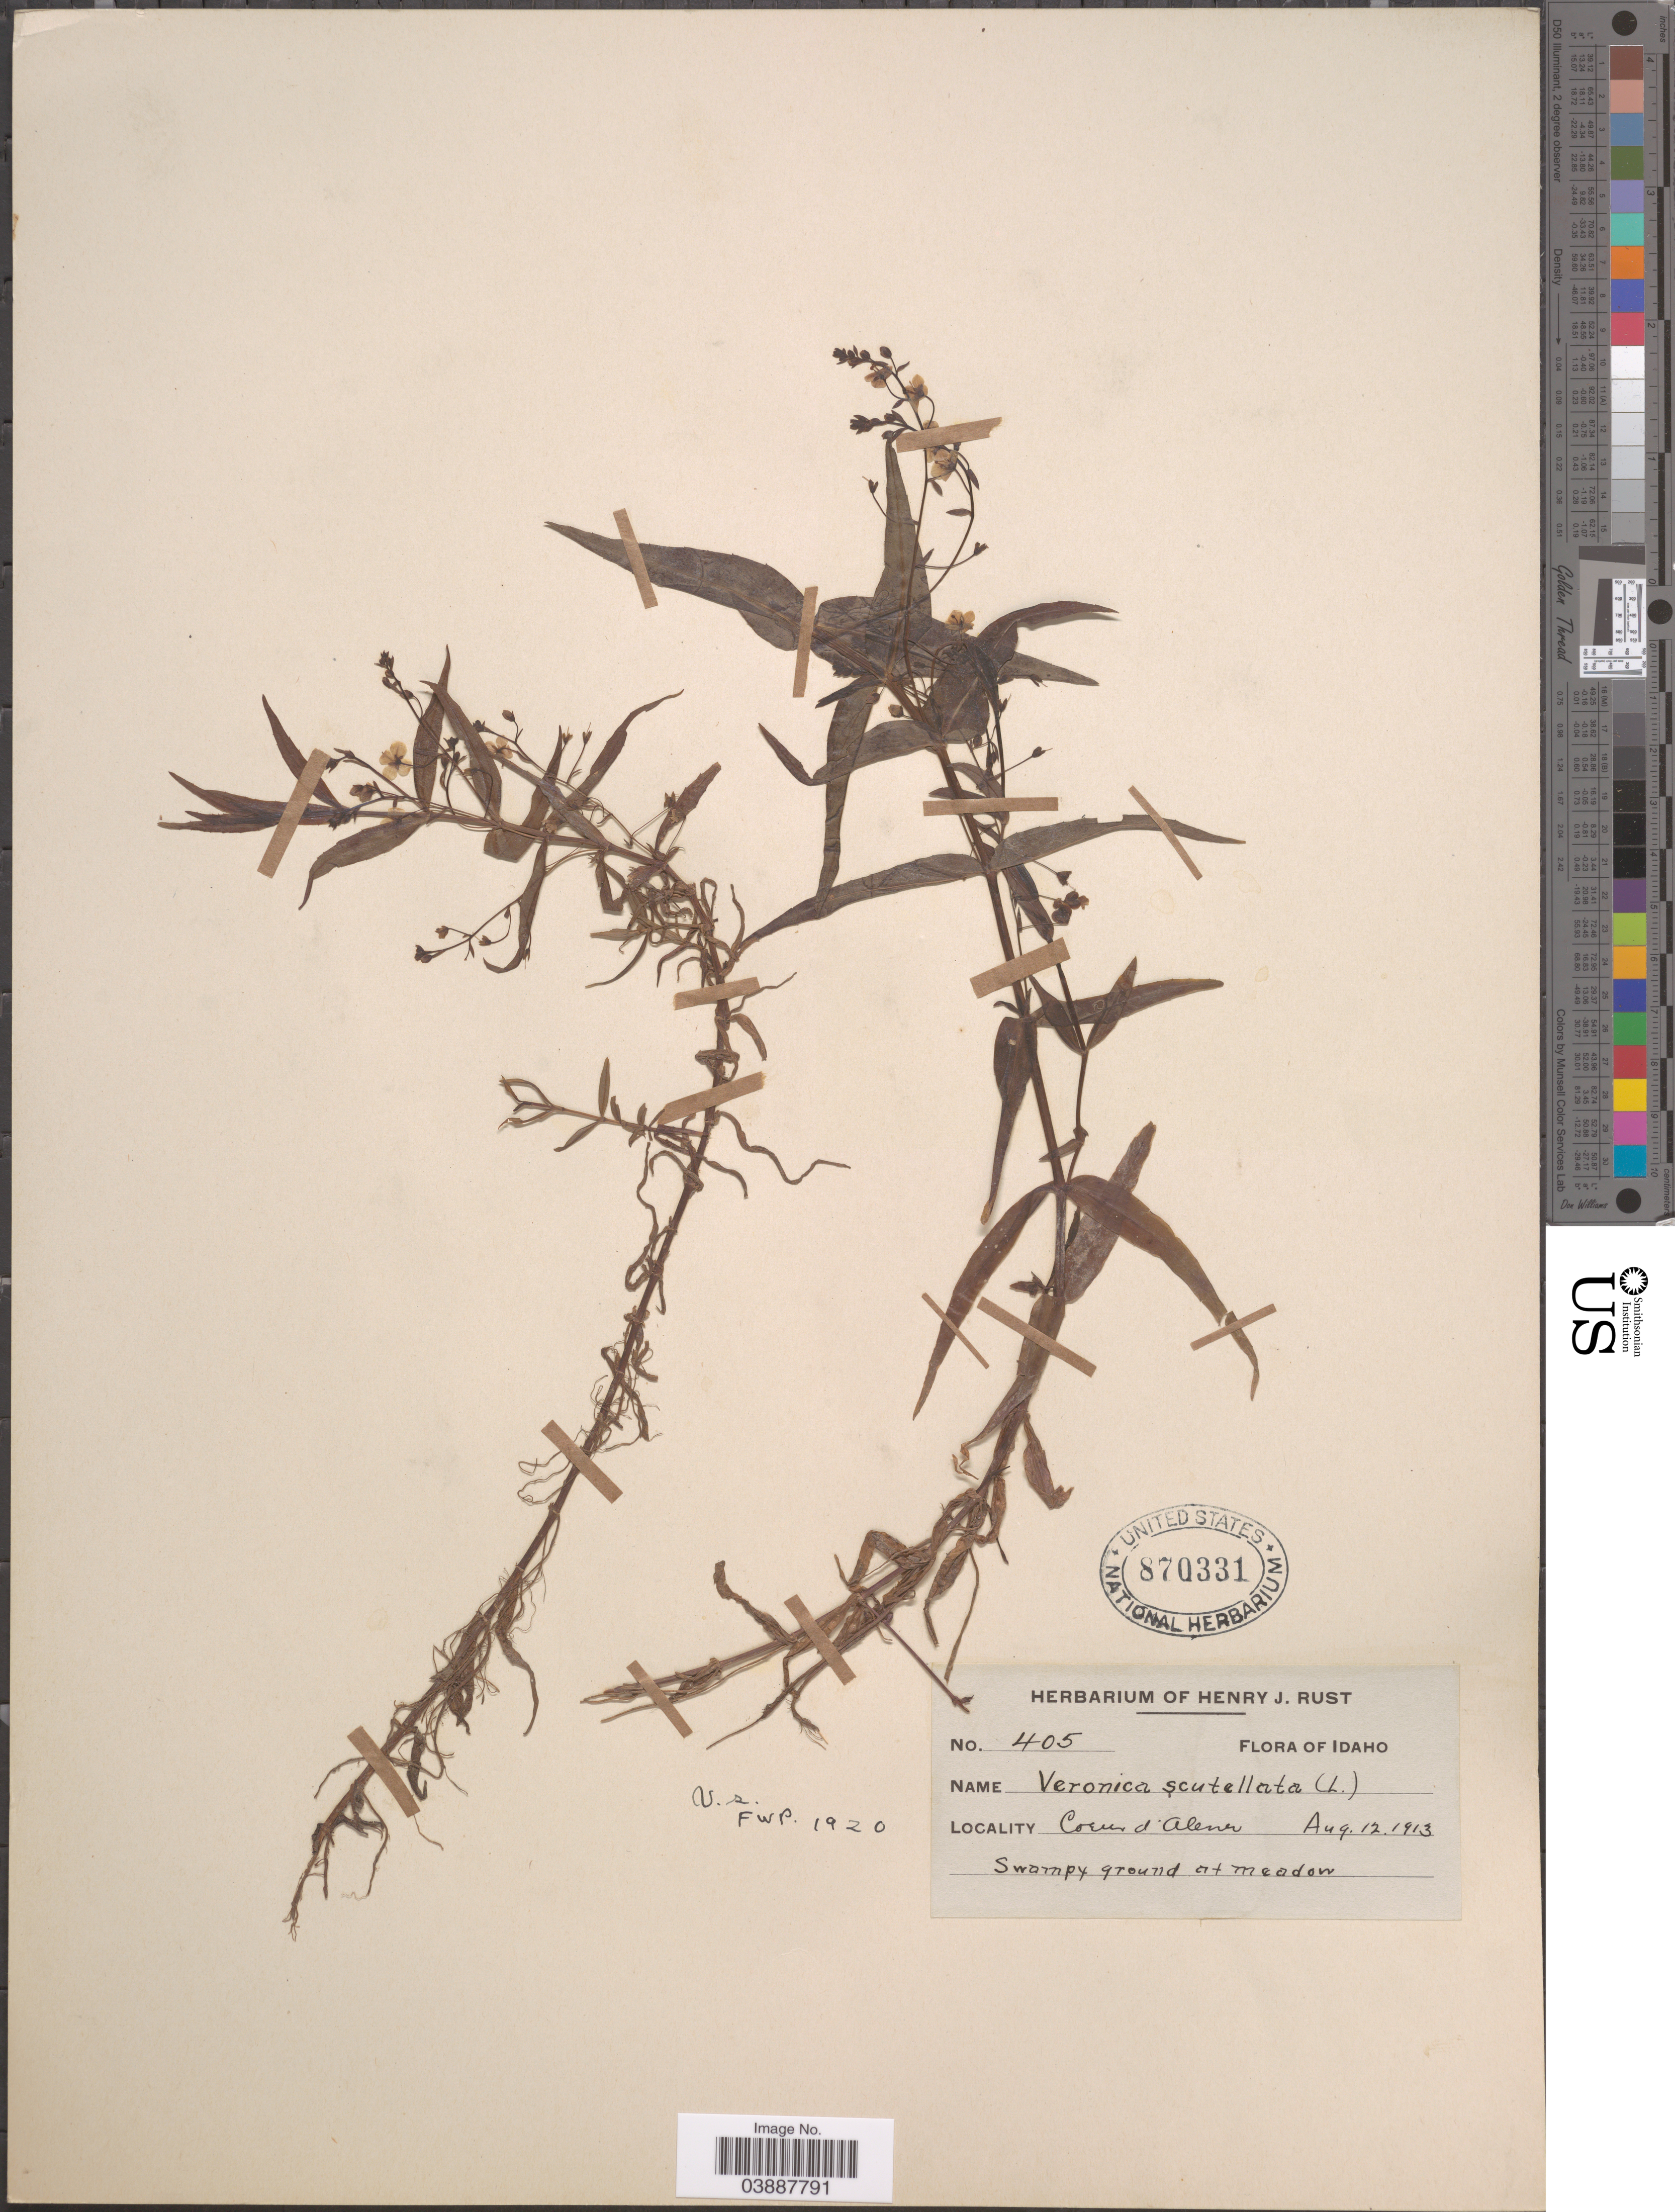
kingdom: Plantae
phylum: Tracheophyta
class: Magnoliopsida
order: Lamiales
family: Plantaginaceae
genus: Veronica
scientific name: Veronica scutellata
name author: L.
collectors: ex herb. Henry J. Rust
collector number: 405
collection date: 1913-08-12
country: United States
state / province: Idaho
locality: Coeur d'Alene.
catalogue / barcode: US 870331